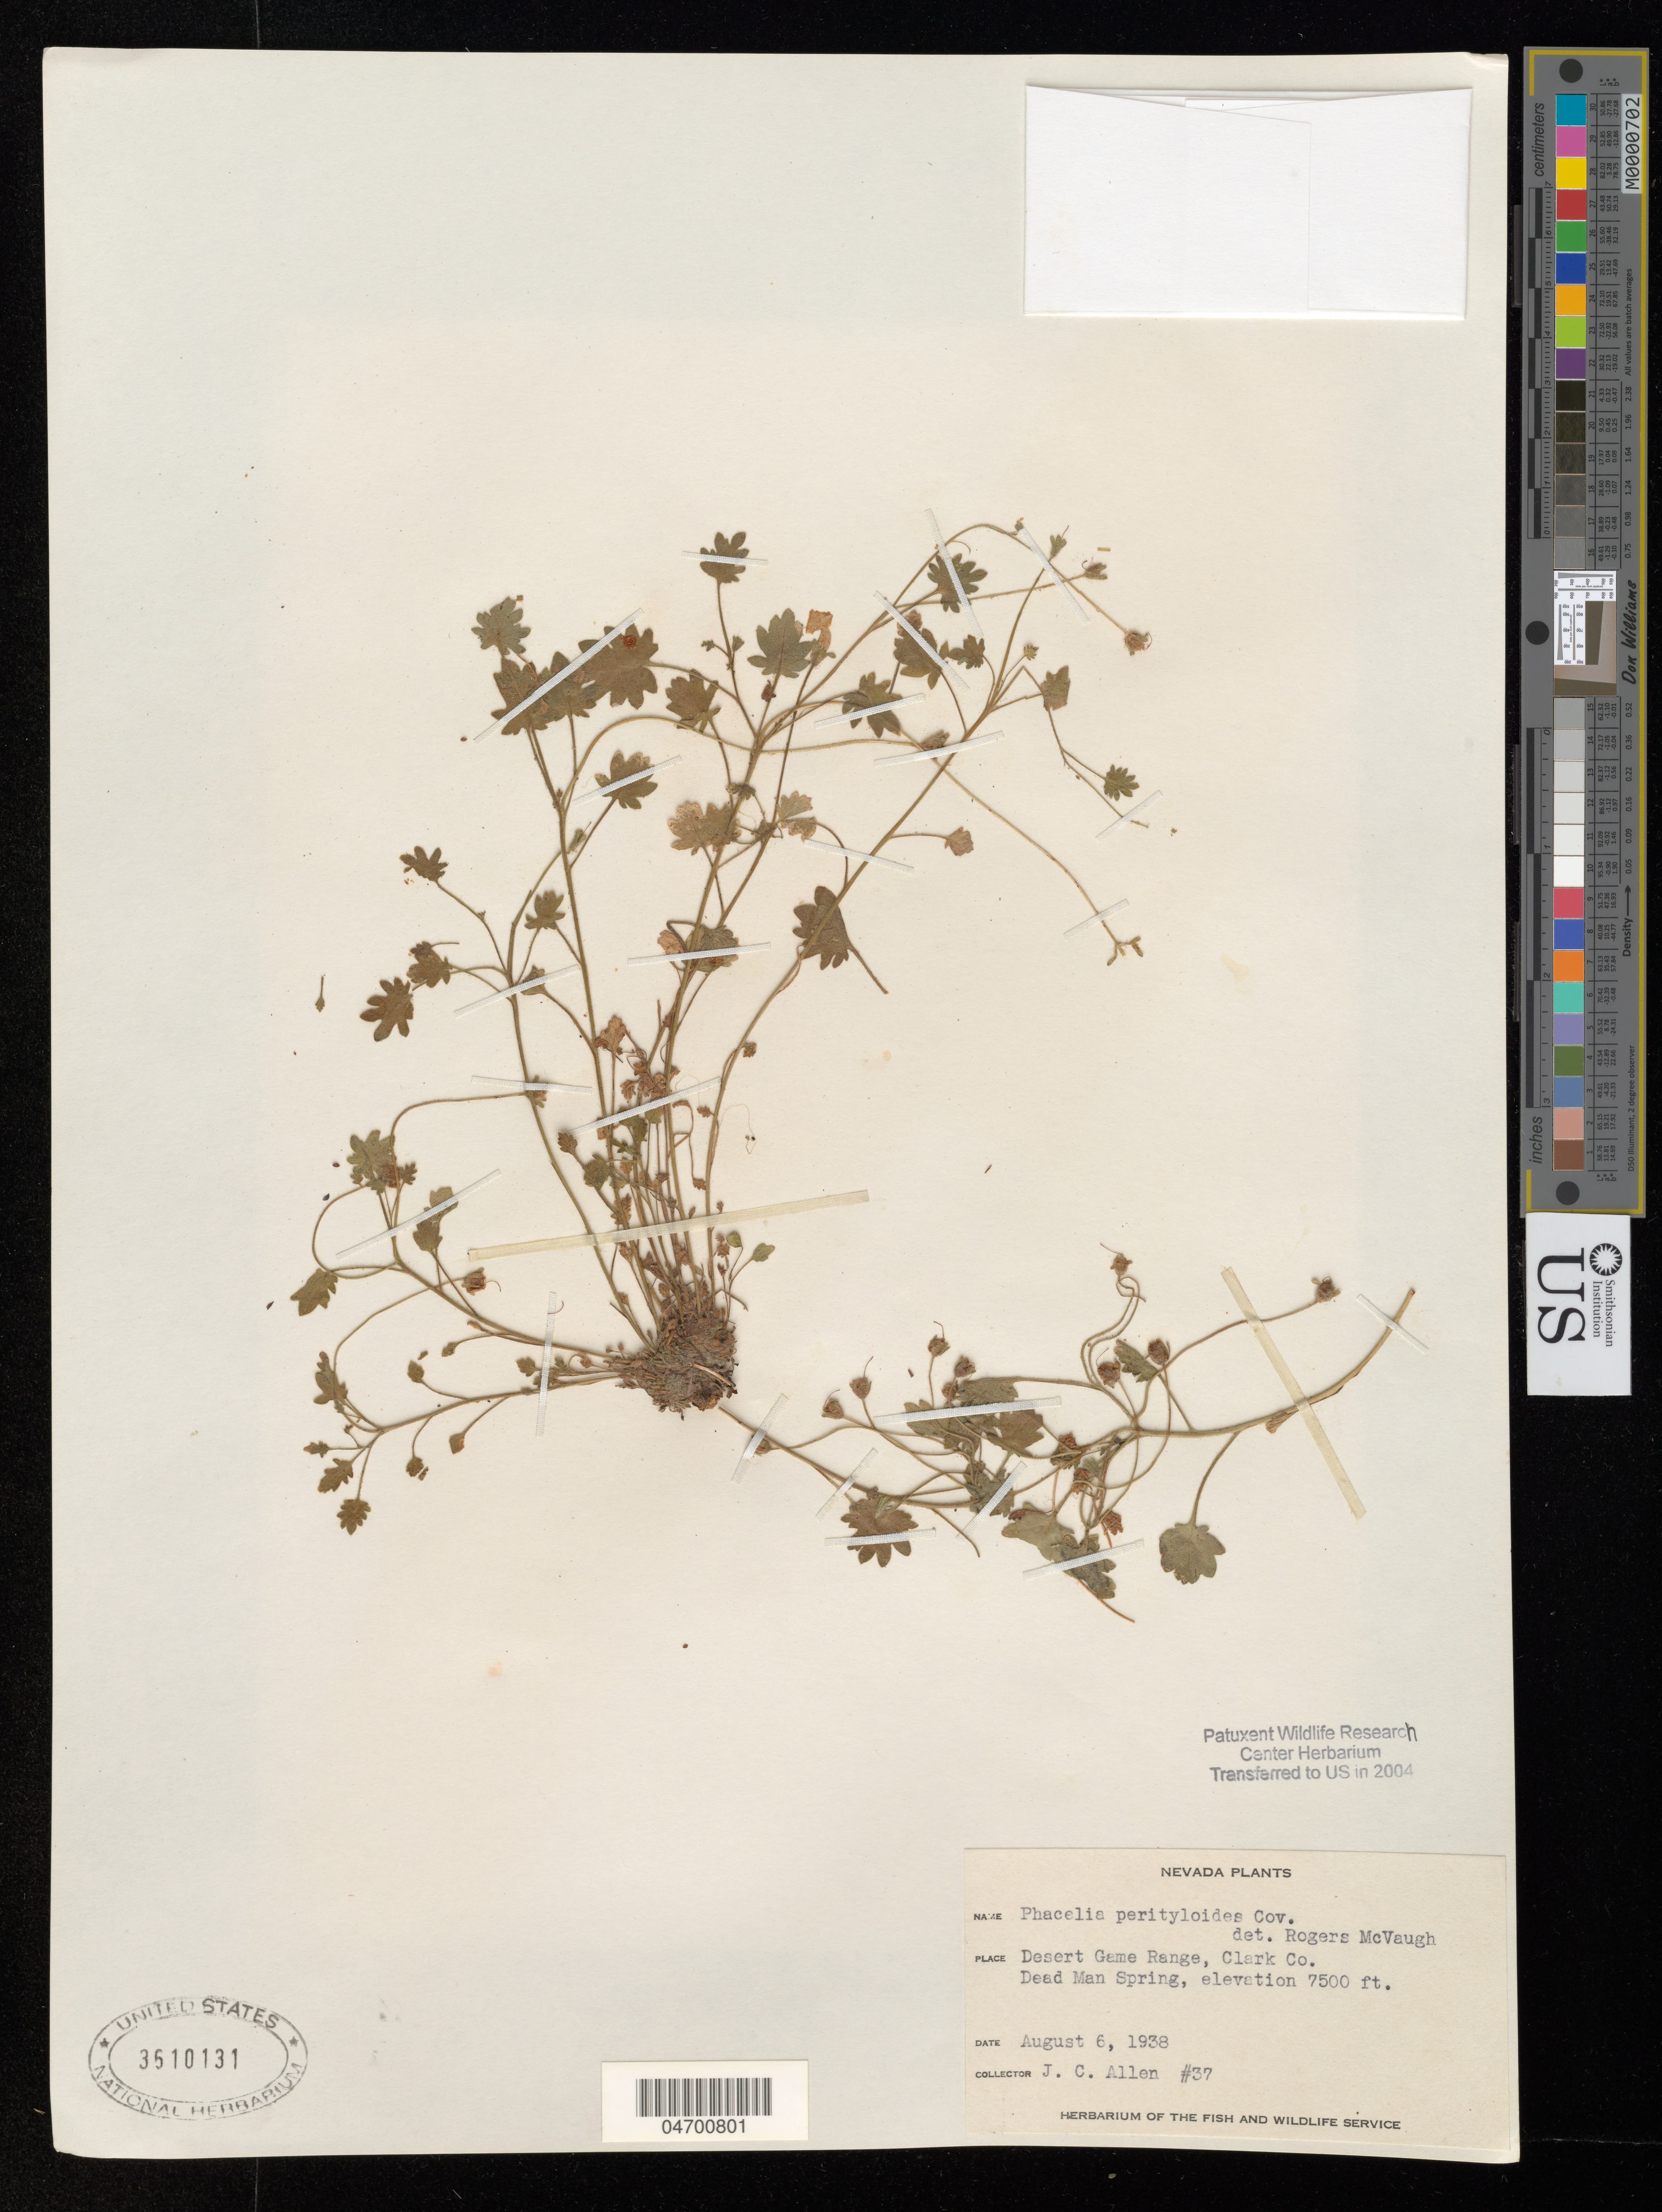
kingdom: Plantae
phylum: Tracheophyta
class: Magnoliopsida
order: Boraginales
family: Hydrophyllaceae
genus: Phacelia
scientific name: Phacelia perityloides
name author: Coville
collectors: J. C. Allen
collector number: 37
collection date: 1938-08-06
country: United States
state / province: Nevada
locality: Desert Game Range, Clark Co. Dead Man Spring.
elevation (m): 2286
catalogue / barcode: US 3610131